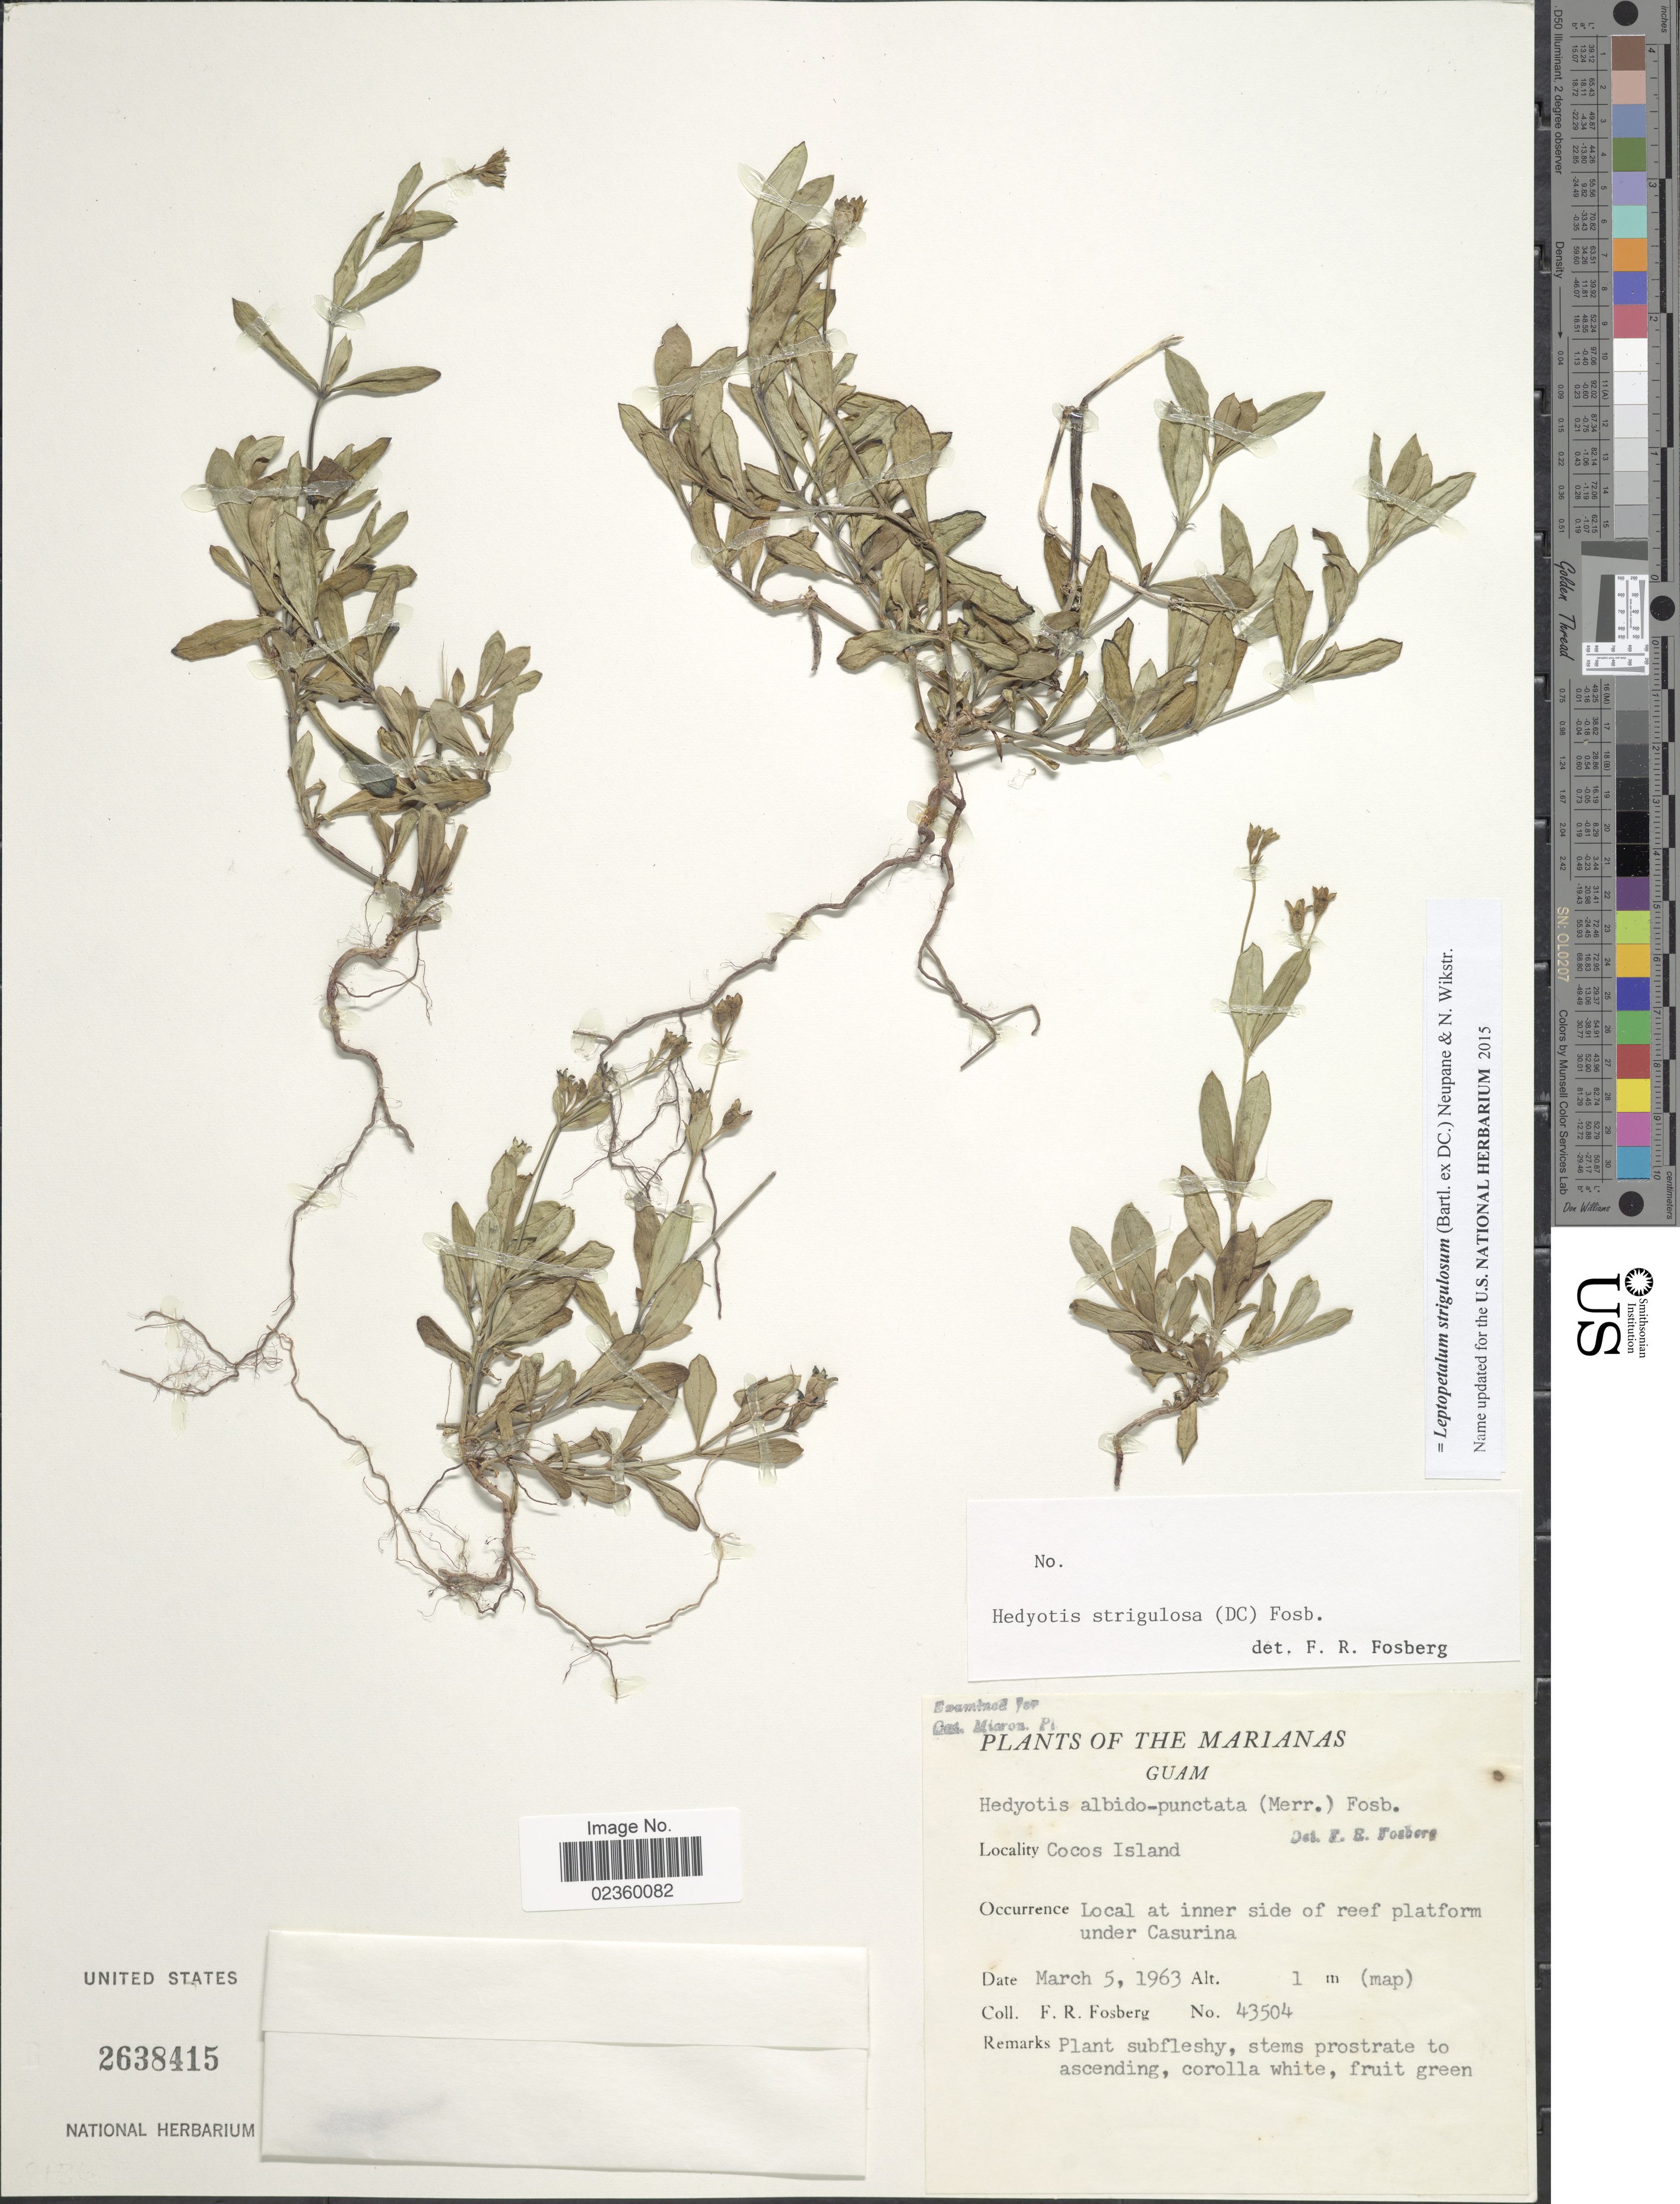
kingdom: Plantae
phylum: Tracheophyta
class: Magnoliopsida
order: Gentianales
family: Rubiaceae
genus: Leptopetalum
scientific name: Leptopetalum strigulosum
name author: (Bartl. ex DC.) Neupane & N. Wikstr.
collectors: F. R. Fosberg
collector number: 43504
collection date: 1963-03-05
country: Guam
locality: The Marianas, Cocos Island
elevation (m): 1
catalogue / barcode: US 2638415